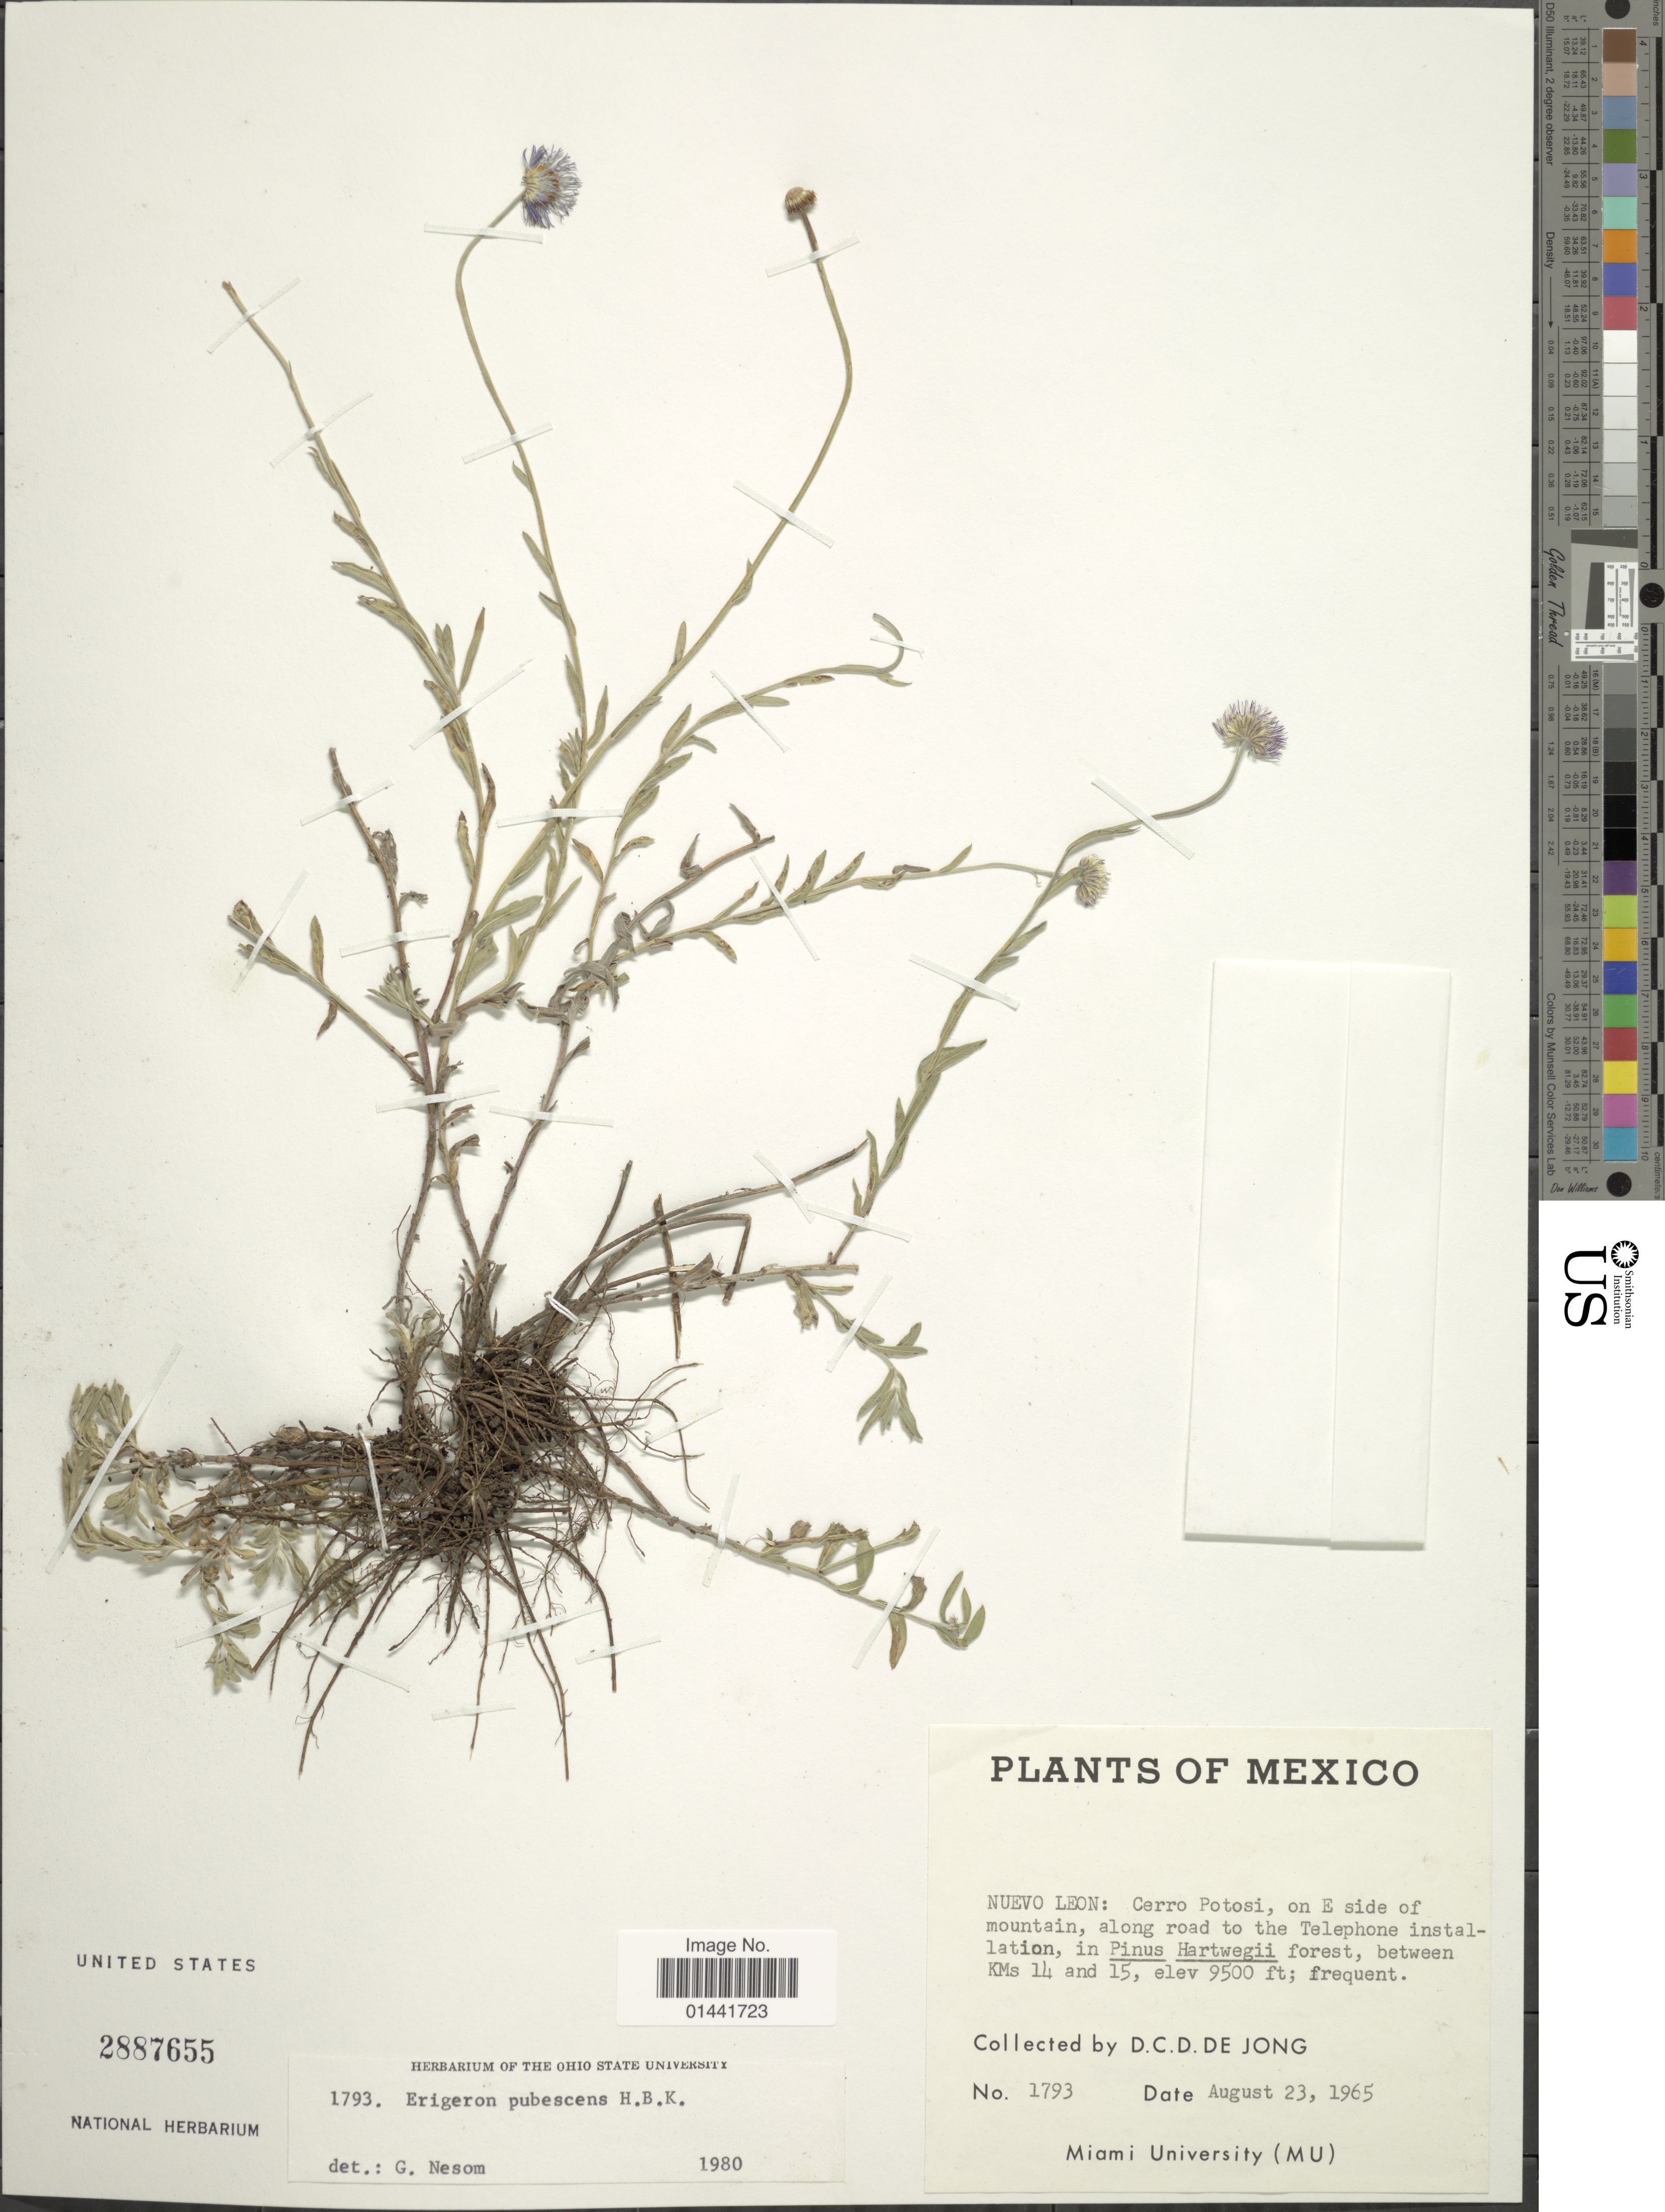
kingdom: Plantae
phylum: Tracheophyta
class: Magnoliopsida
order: Asterales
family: Asteraceae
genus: Erigeron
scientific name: Erigeron pubescens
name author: Kunth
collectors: D. De Jong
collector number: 1793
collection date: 1965-08-23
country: Mexico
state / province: Nuevo León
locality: Cerro Potosi, on E side of mountain, along road to the Telephone installation, in Pinus Hartwegii forest, between KMs 14 and 15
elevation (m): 2896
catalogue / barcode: US 2887655